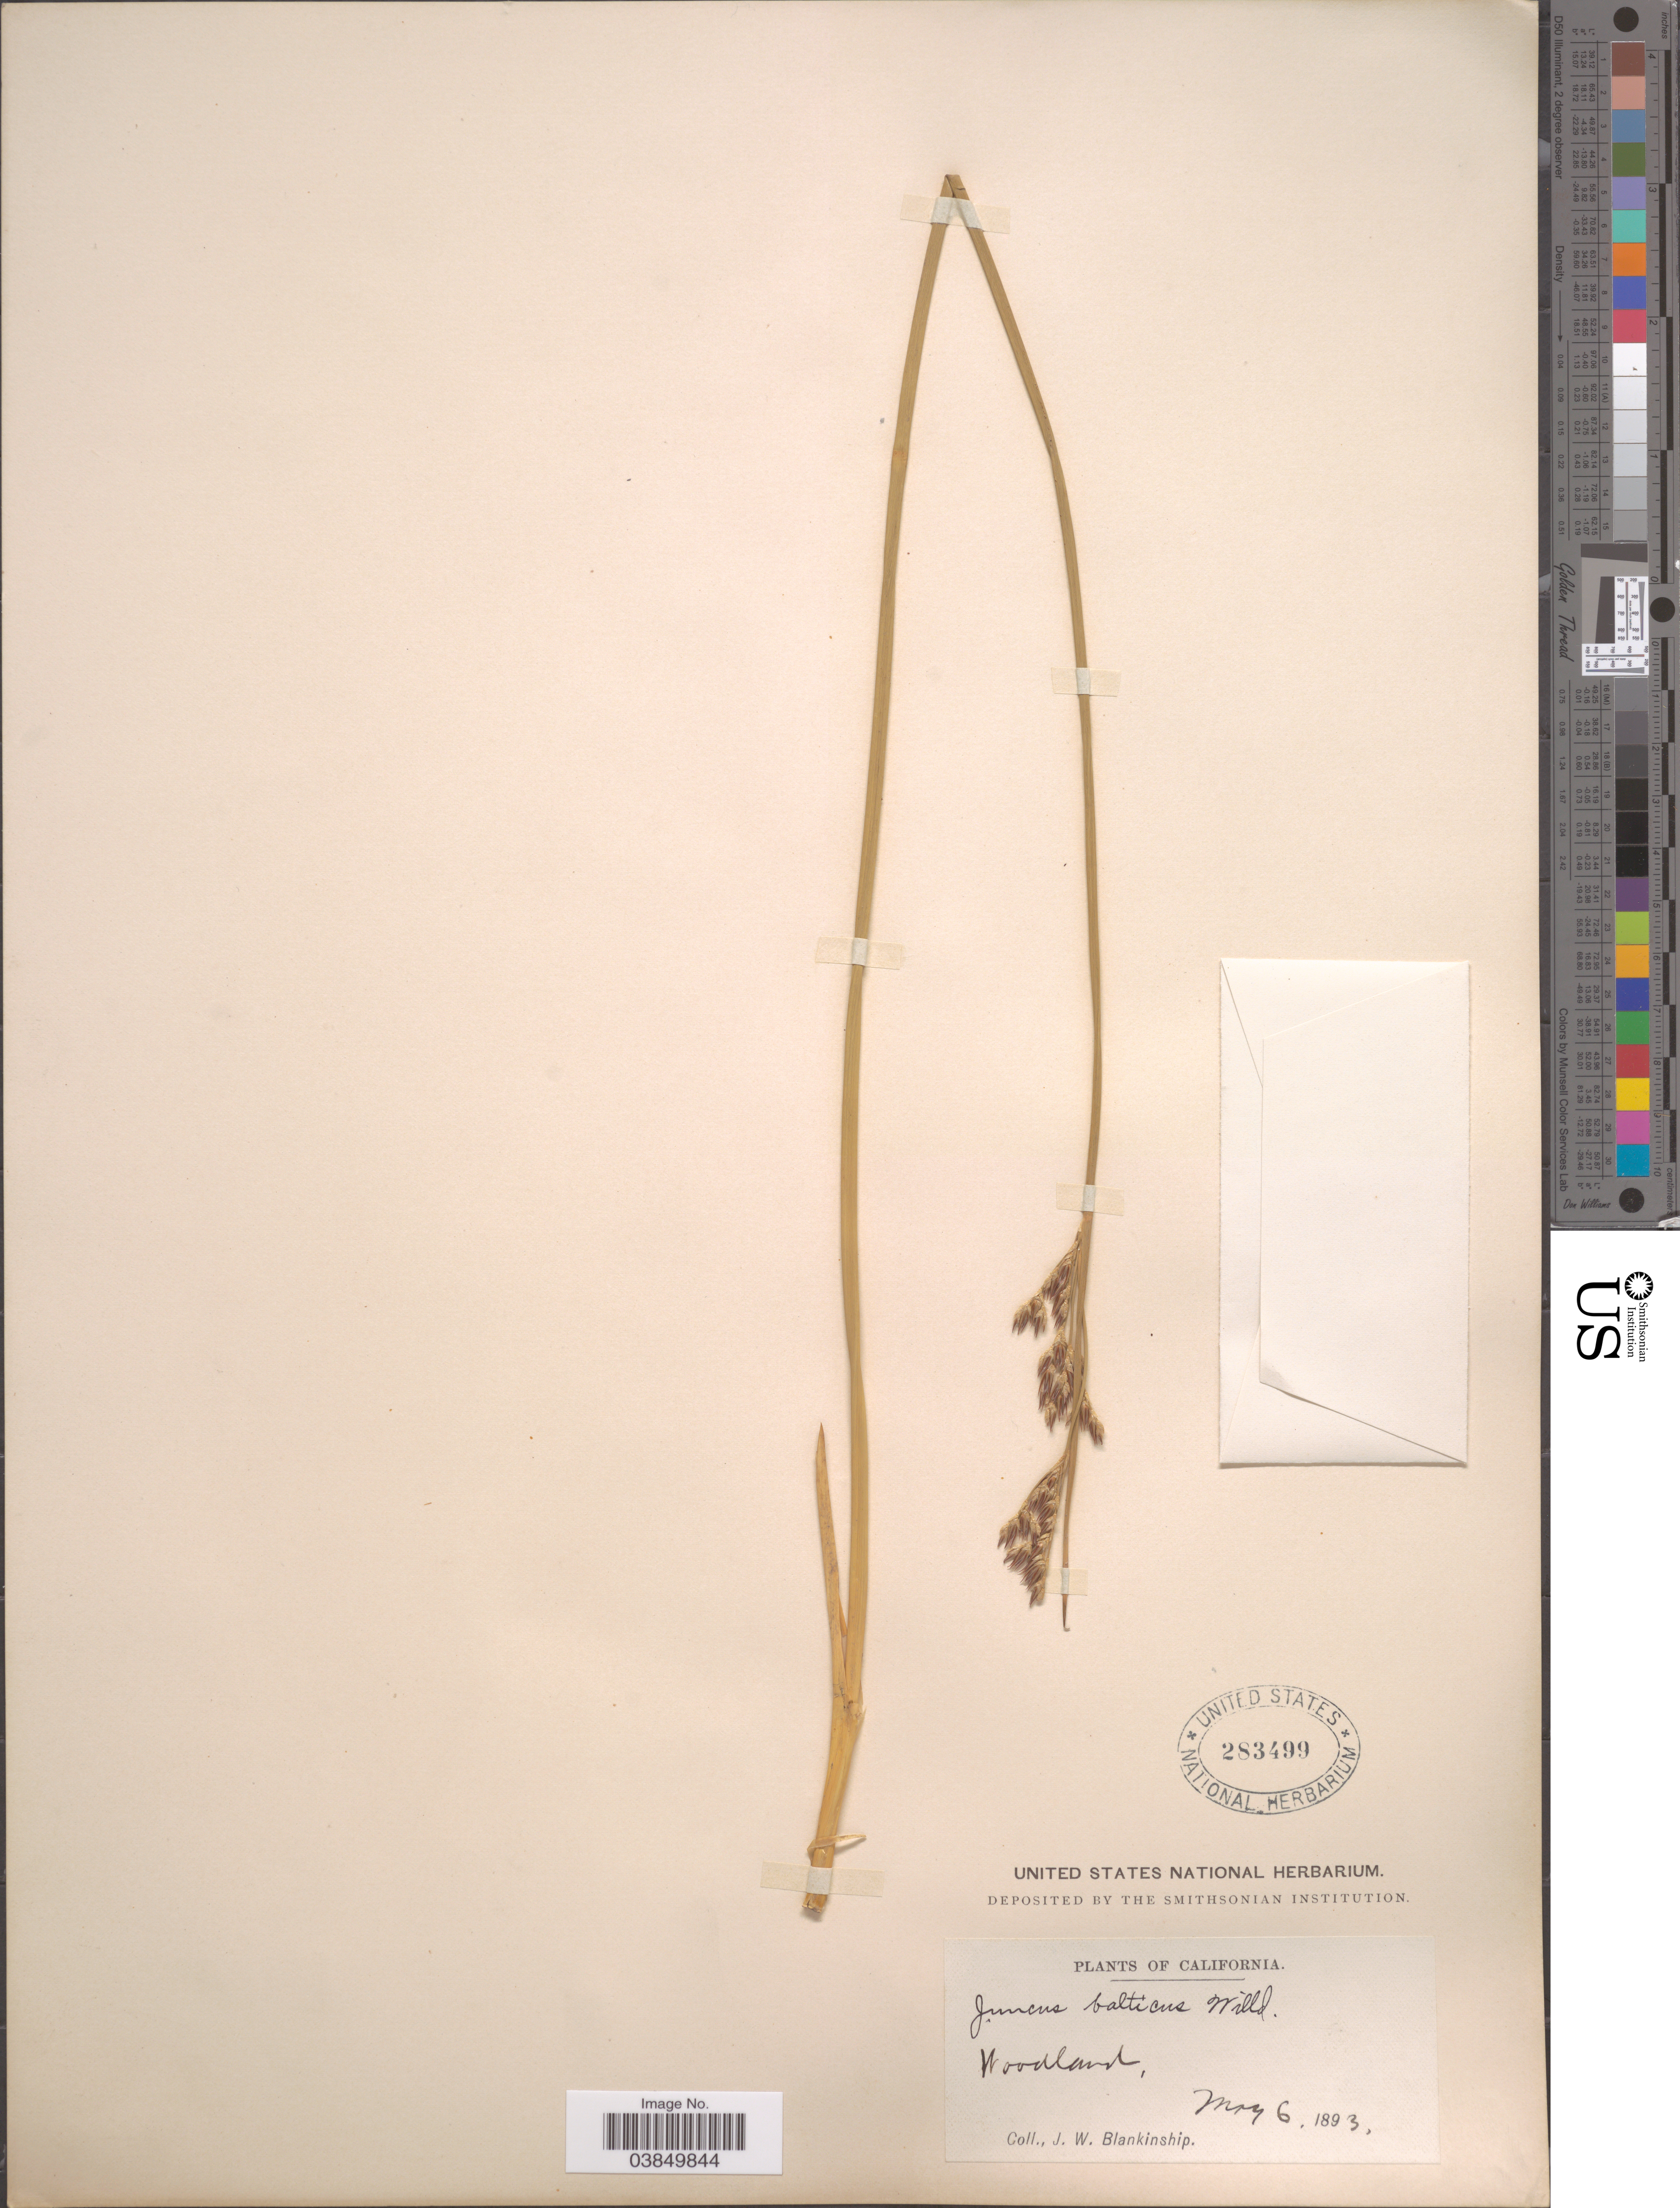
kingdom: Plantae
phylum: Tracheophyta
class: Liliopsida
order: Poales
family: Juncaceae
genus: Juncus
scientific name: Juncus balticus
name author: Willd.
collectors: J. W. Blankinship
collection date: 1893-05-06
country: United States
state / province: California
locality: Woodland.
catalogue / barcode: US 283499